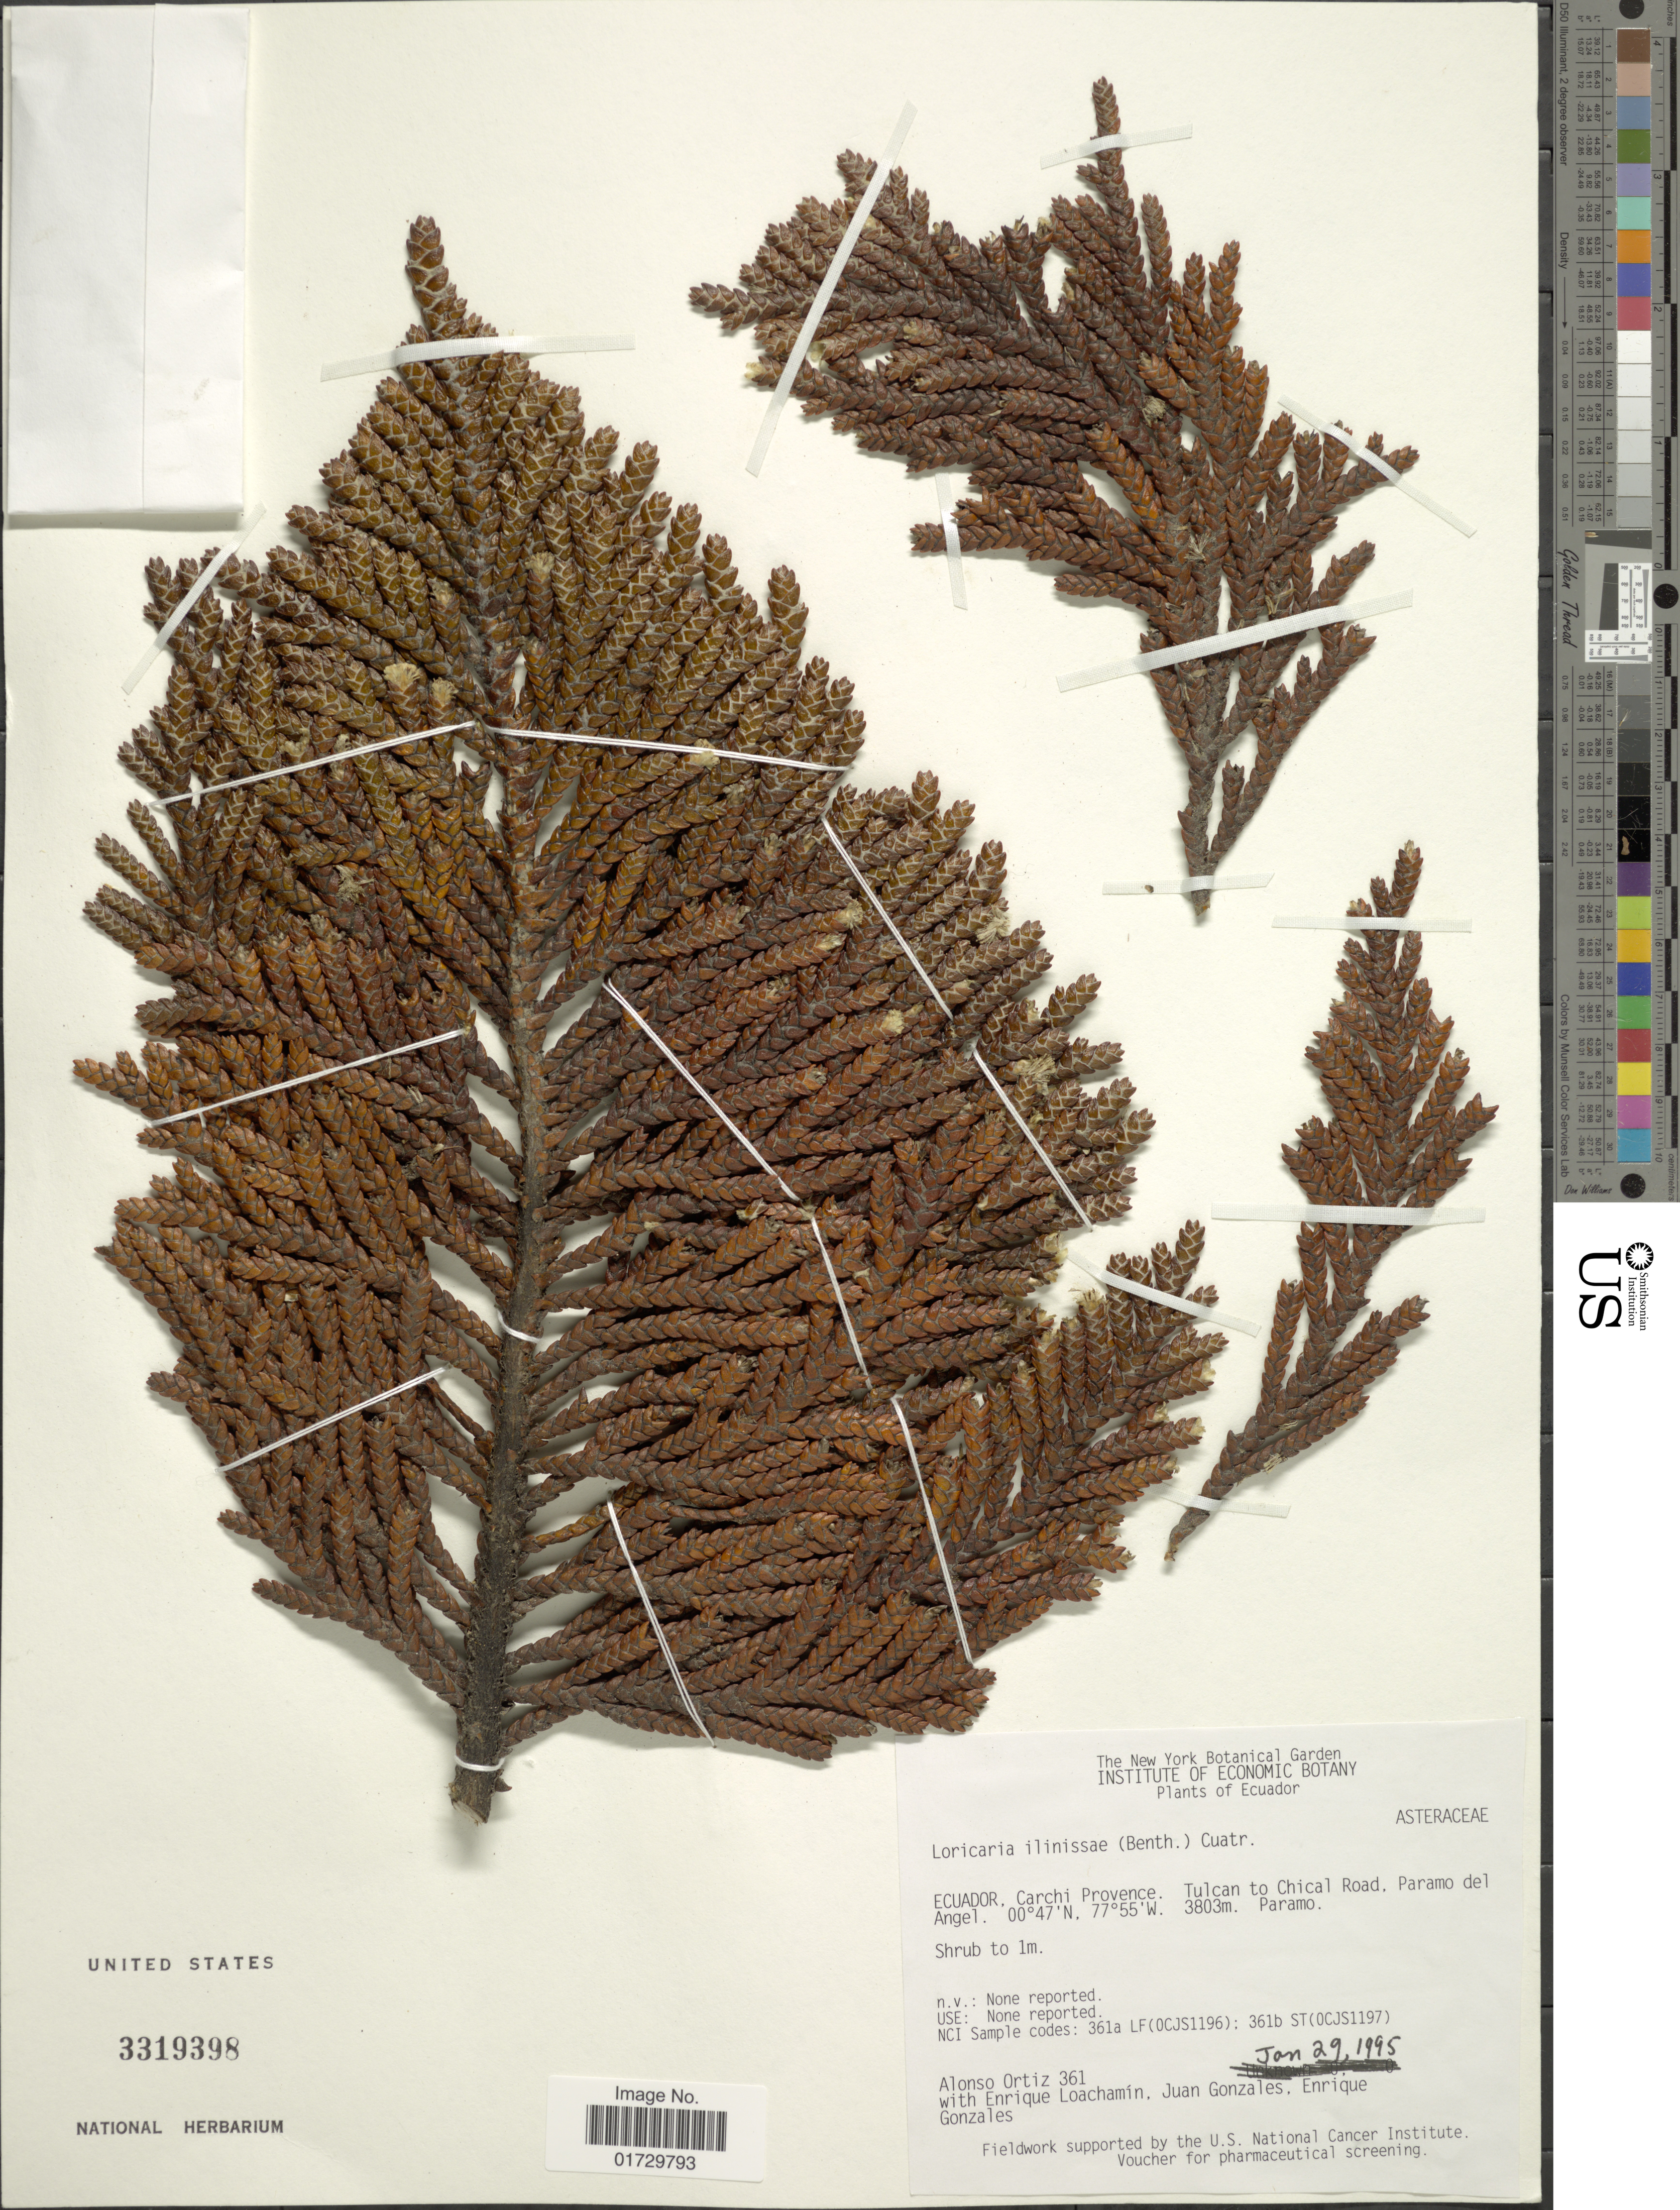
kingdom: Plantae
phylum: Tracheophyta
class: Magnoliopsida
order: Asterales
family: Asteraceae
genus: Loricaria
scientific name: Loricaria ilinissae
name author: (Benth.) Cuatrec.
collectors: A. Ortiz, E. Loachamin, J. Gonzales & E. Gonzales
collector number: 361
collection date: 1995-01-29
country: Ecuador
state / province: Carchi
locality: Tulcan to Chical Road, Paramo del Angel, Paramo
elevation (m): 3803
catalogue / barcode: US 3319398